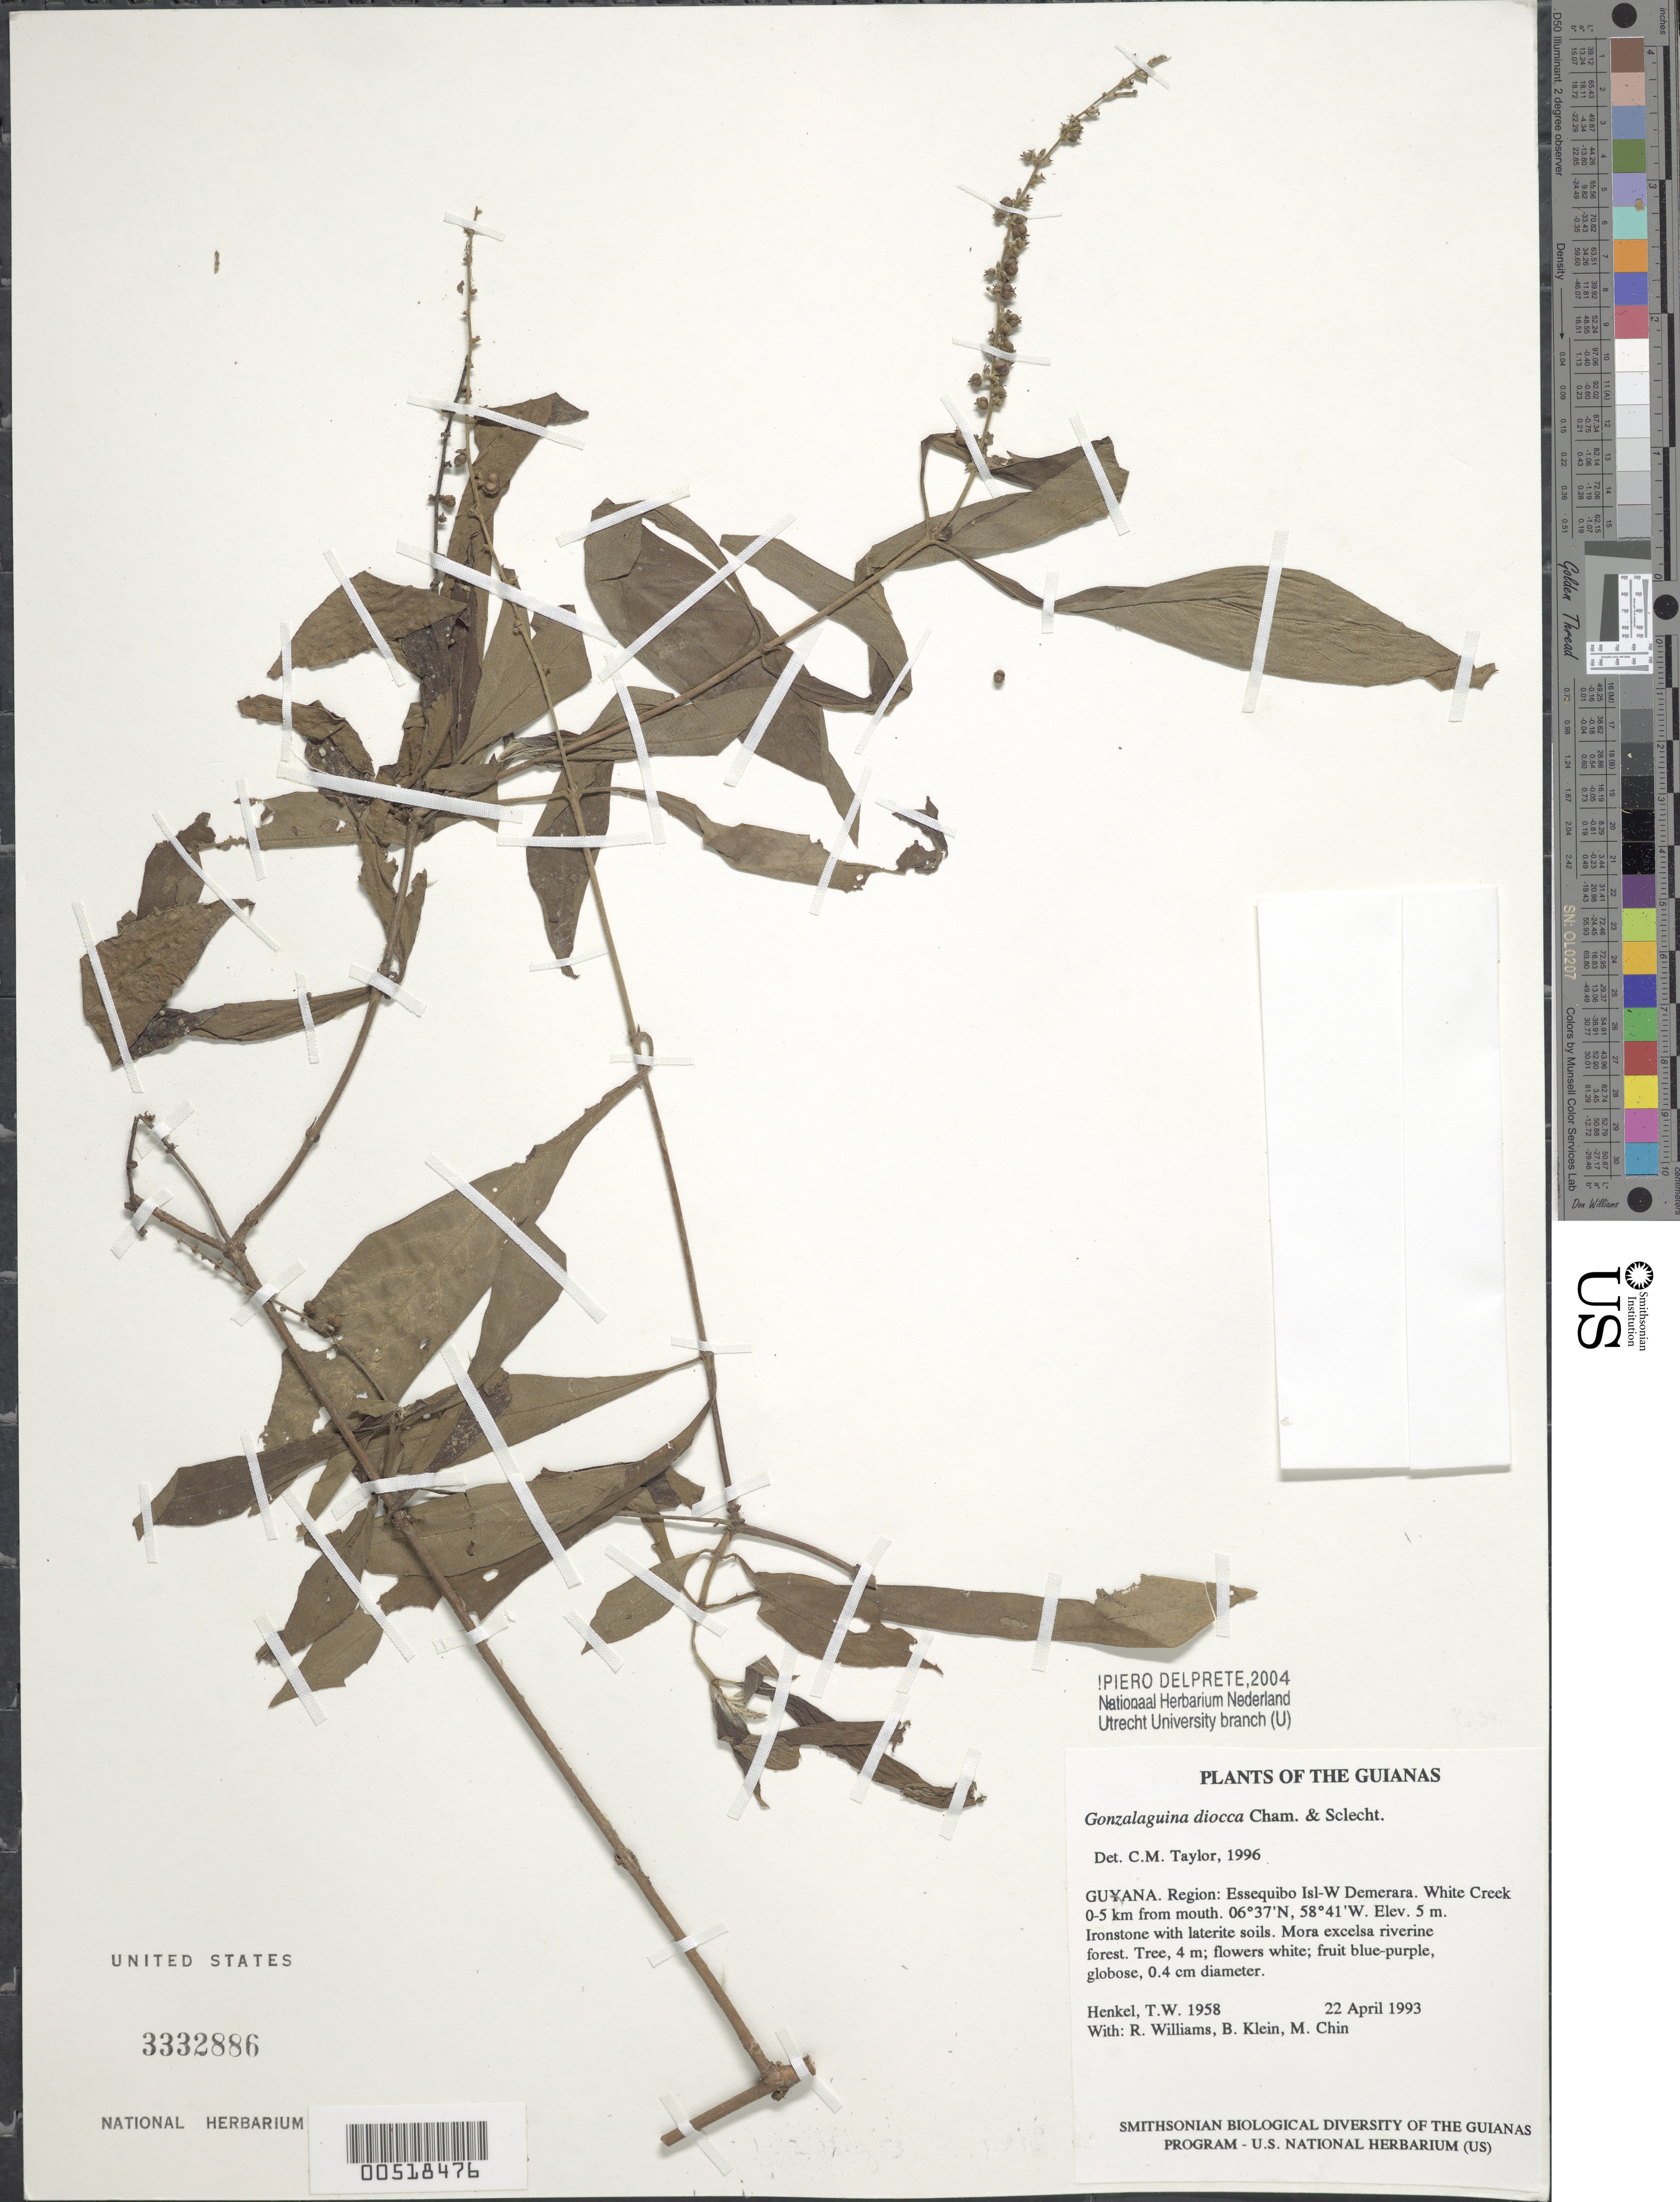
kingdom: Plantae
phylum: Tracheophyta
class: Magnoliopsida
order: Gentianales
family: Rubiaceae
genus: Gonzalagunia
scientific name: Gonzalagunia dicocca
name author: Cham. & Schltdl.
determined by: Taylor, Charlotte M.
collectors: T. Henkel, R. Williams, B. Klein & M. Chin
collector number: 1958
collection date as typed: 22 April 1993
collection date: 1993-04-22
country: Guyana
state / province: Essequibo Isl-W. Demerara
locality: White Creek 0-5 km from mouth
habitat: Ironstone with laterite soils. Mora excelsa riverine forest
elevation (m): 5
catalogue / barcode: US 3332886